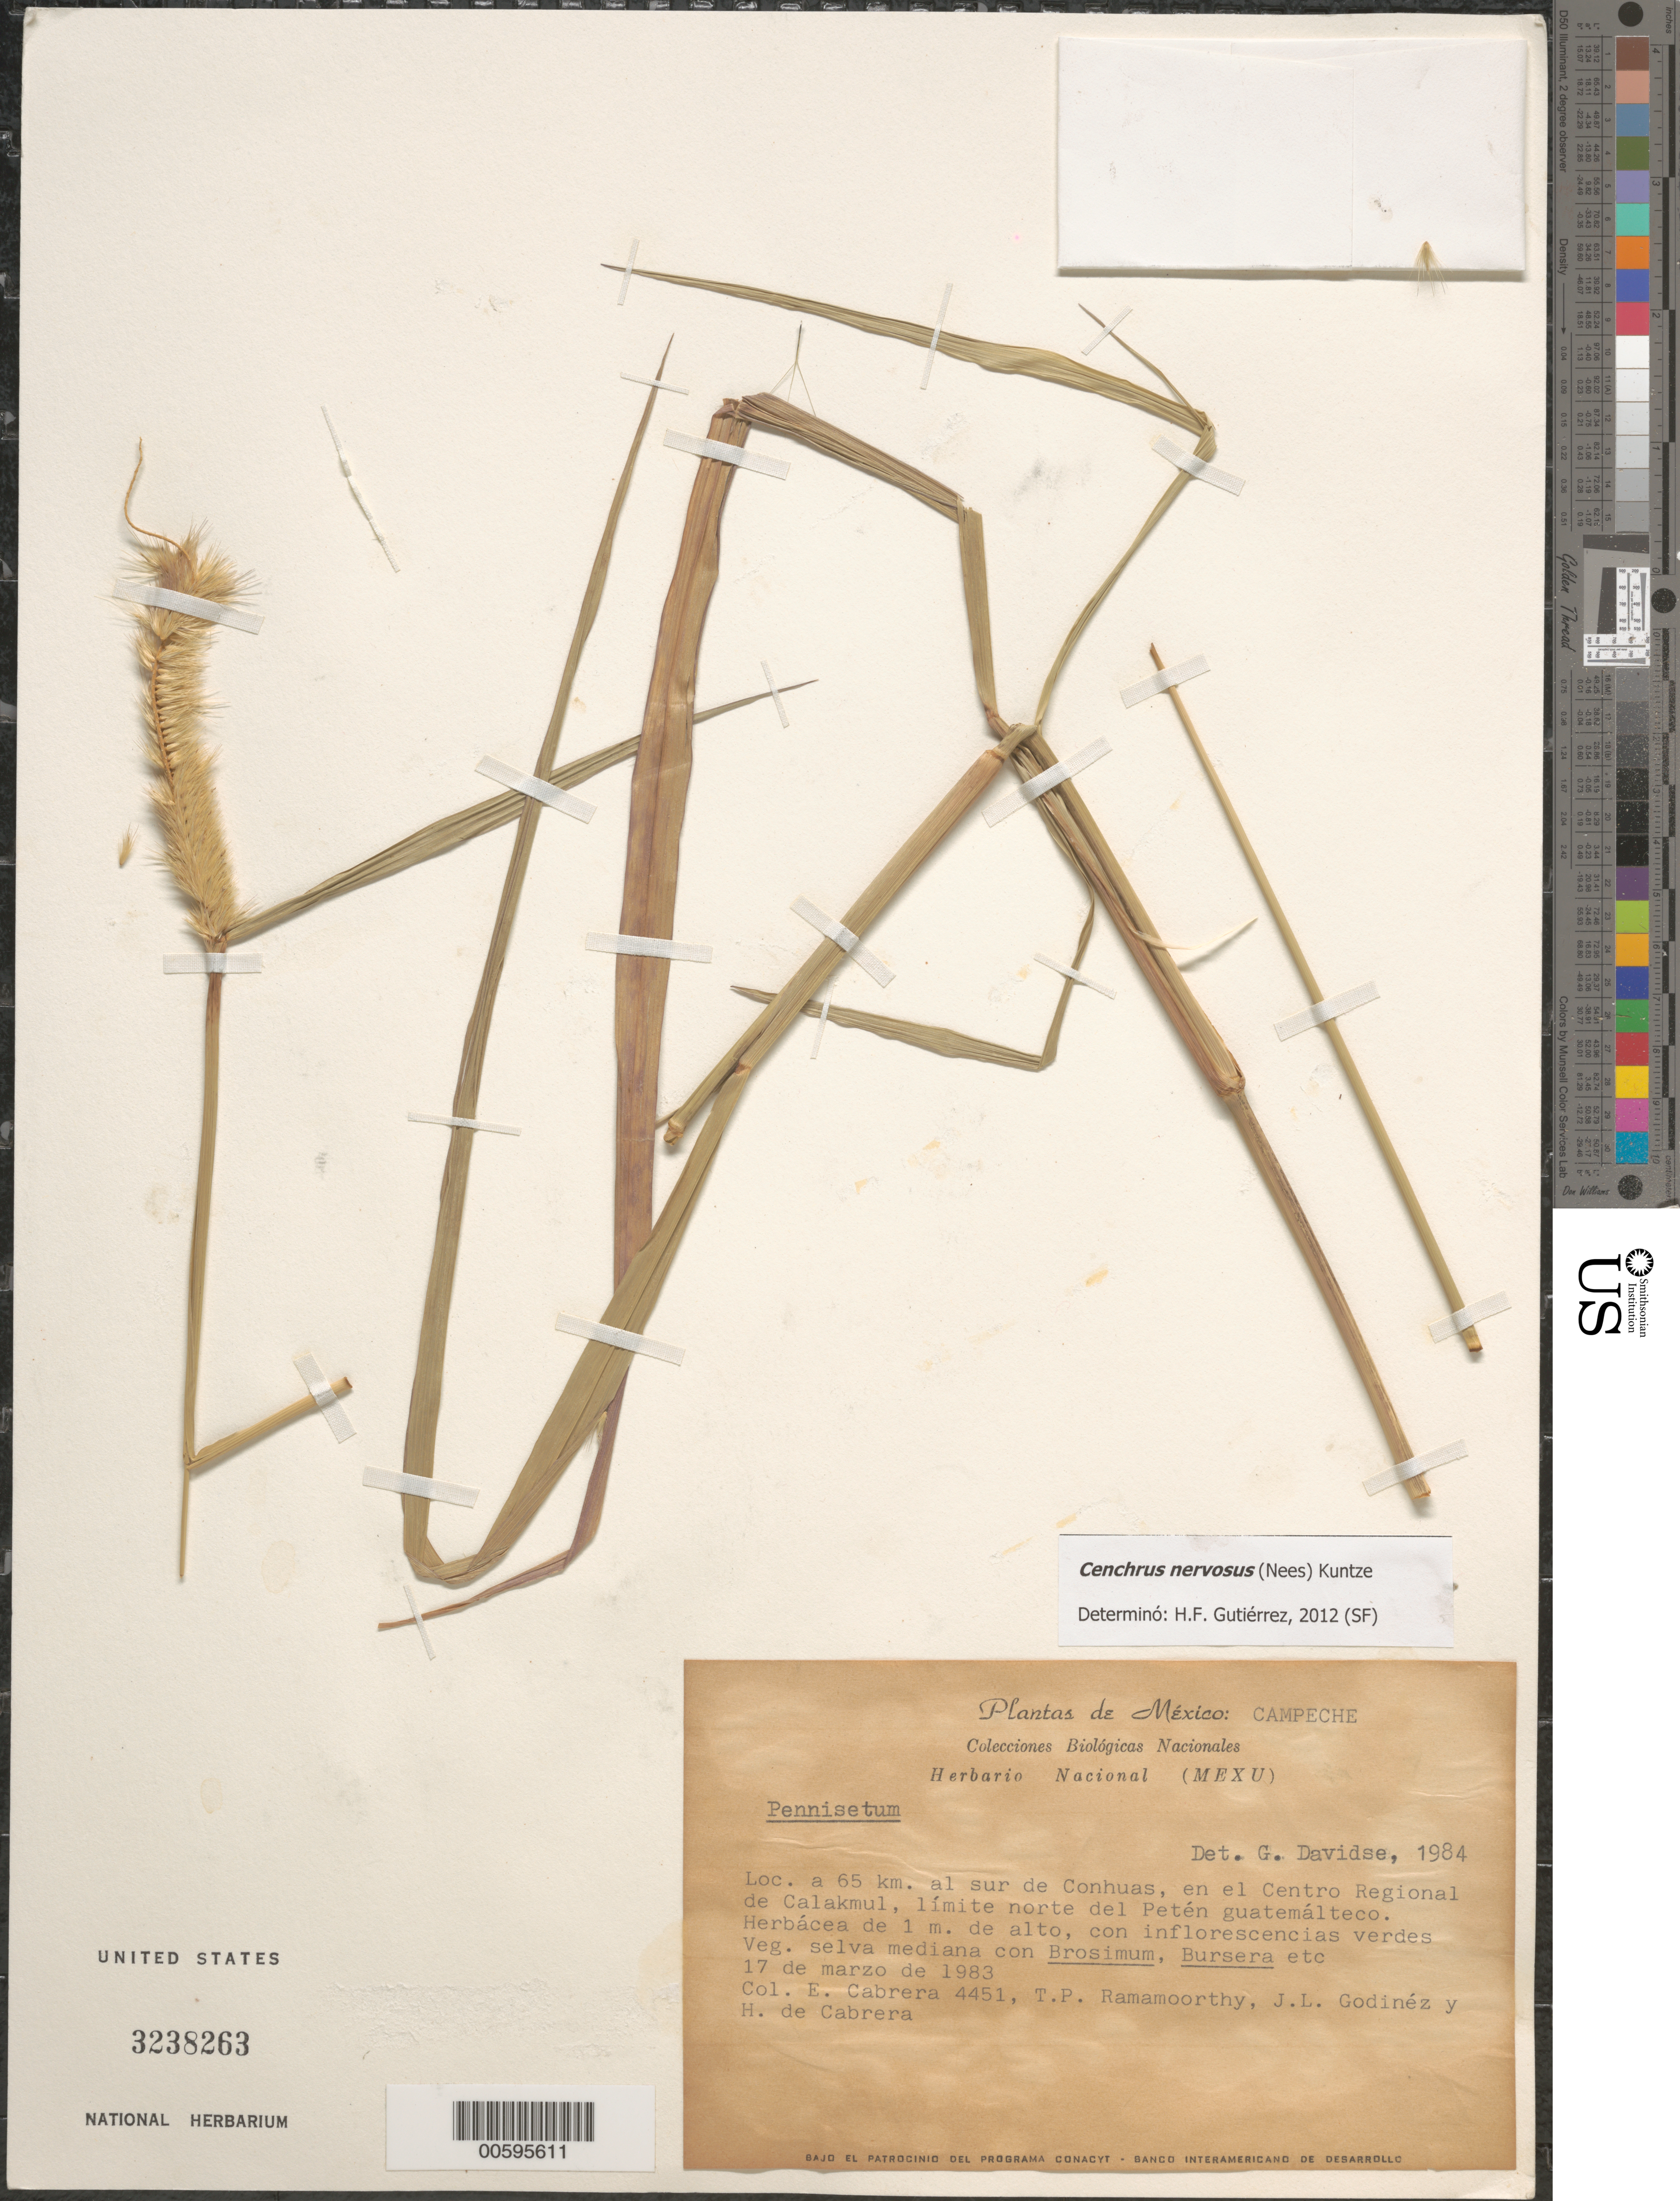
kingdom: Plantae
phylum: Tracheophyta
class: Liliopsida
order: Poales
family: Poaceae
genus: Cenchrus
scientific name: Cenchrus nervosus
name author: (Nees) Kuntze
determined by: Gutiérrez, H. F.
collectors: E. Cabrera, T. P. Ramamoorthy, J. Godinez y & H. de Cabrera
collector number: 4451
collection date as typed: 17 Mar 1983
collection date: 1983-03-17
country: Mexico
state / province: Chiapas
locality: Loc. 65 km al sur de Conhuas, en el Centro Regional de Calakmul, limite N del Peten Guatemalteco.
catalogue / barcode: US 3238263